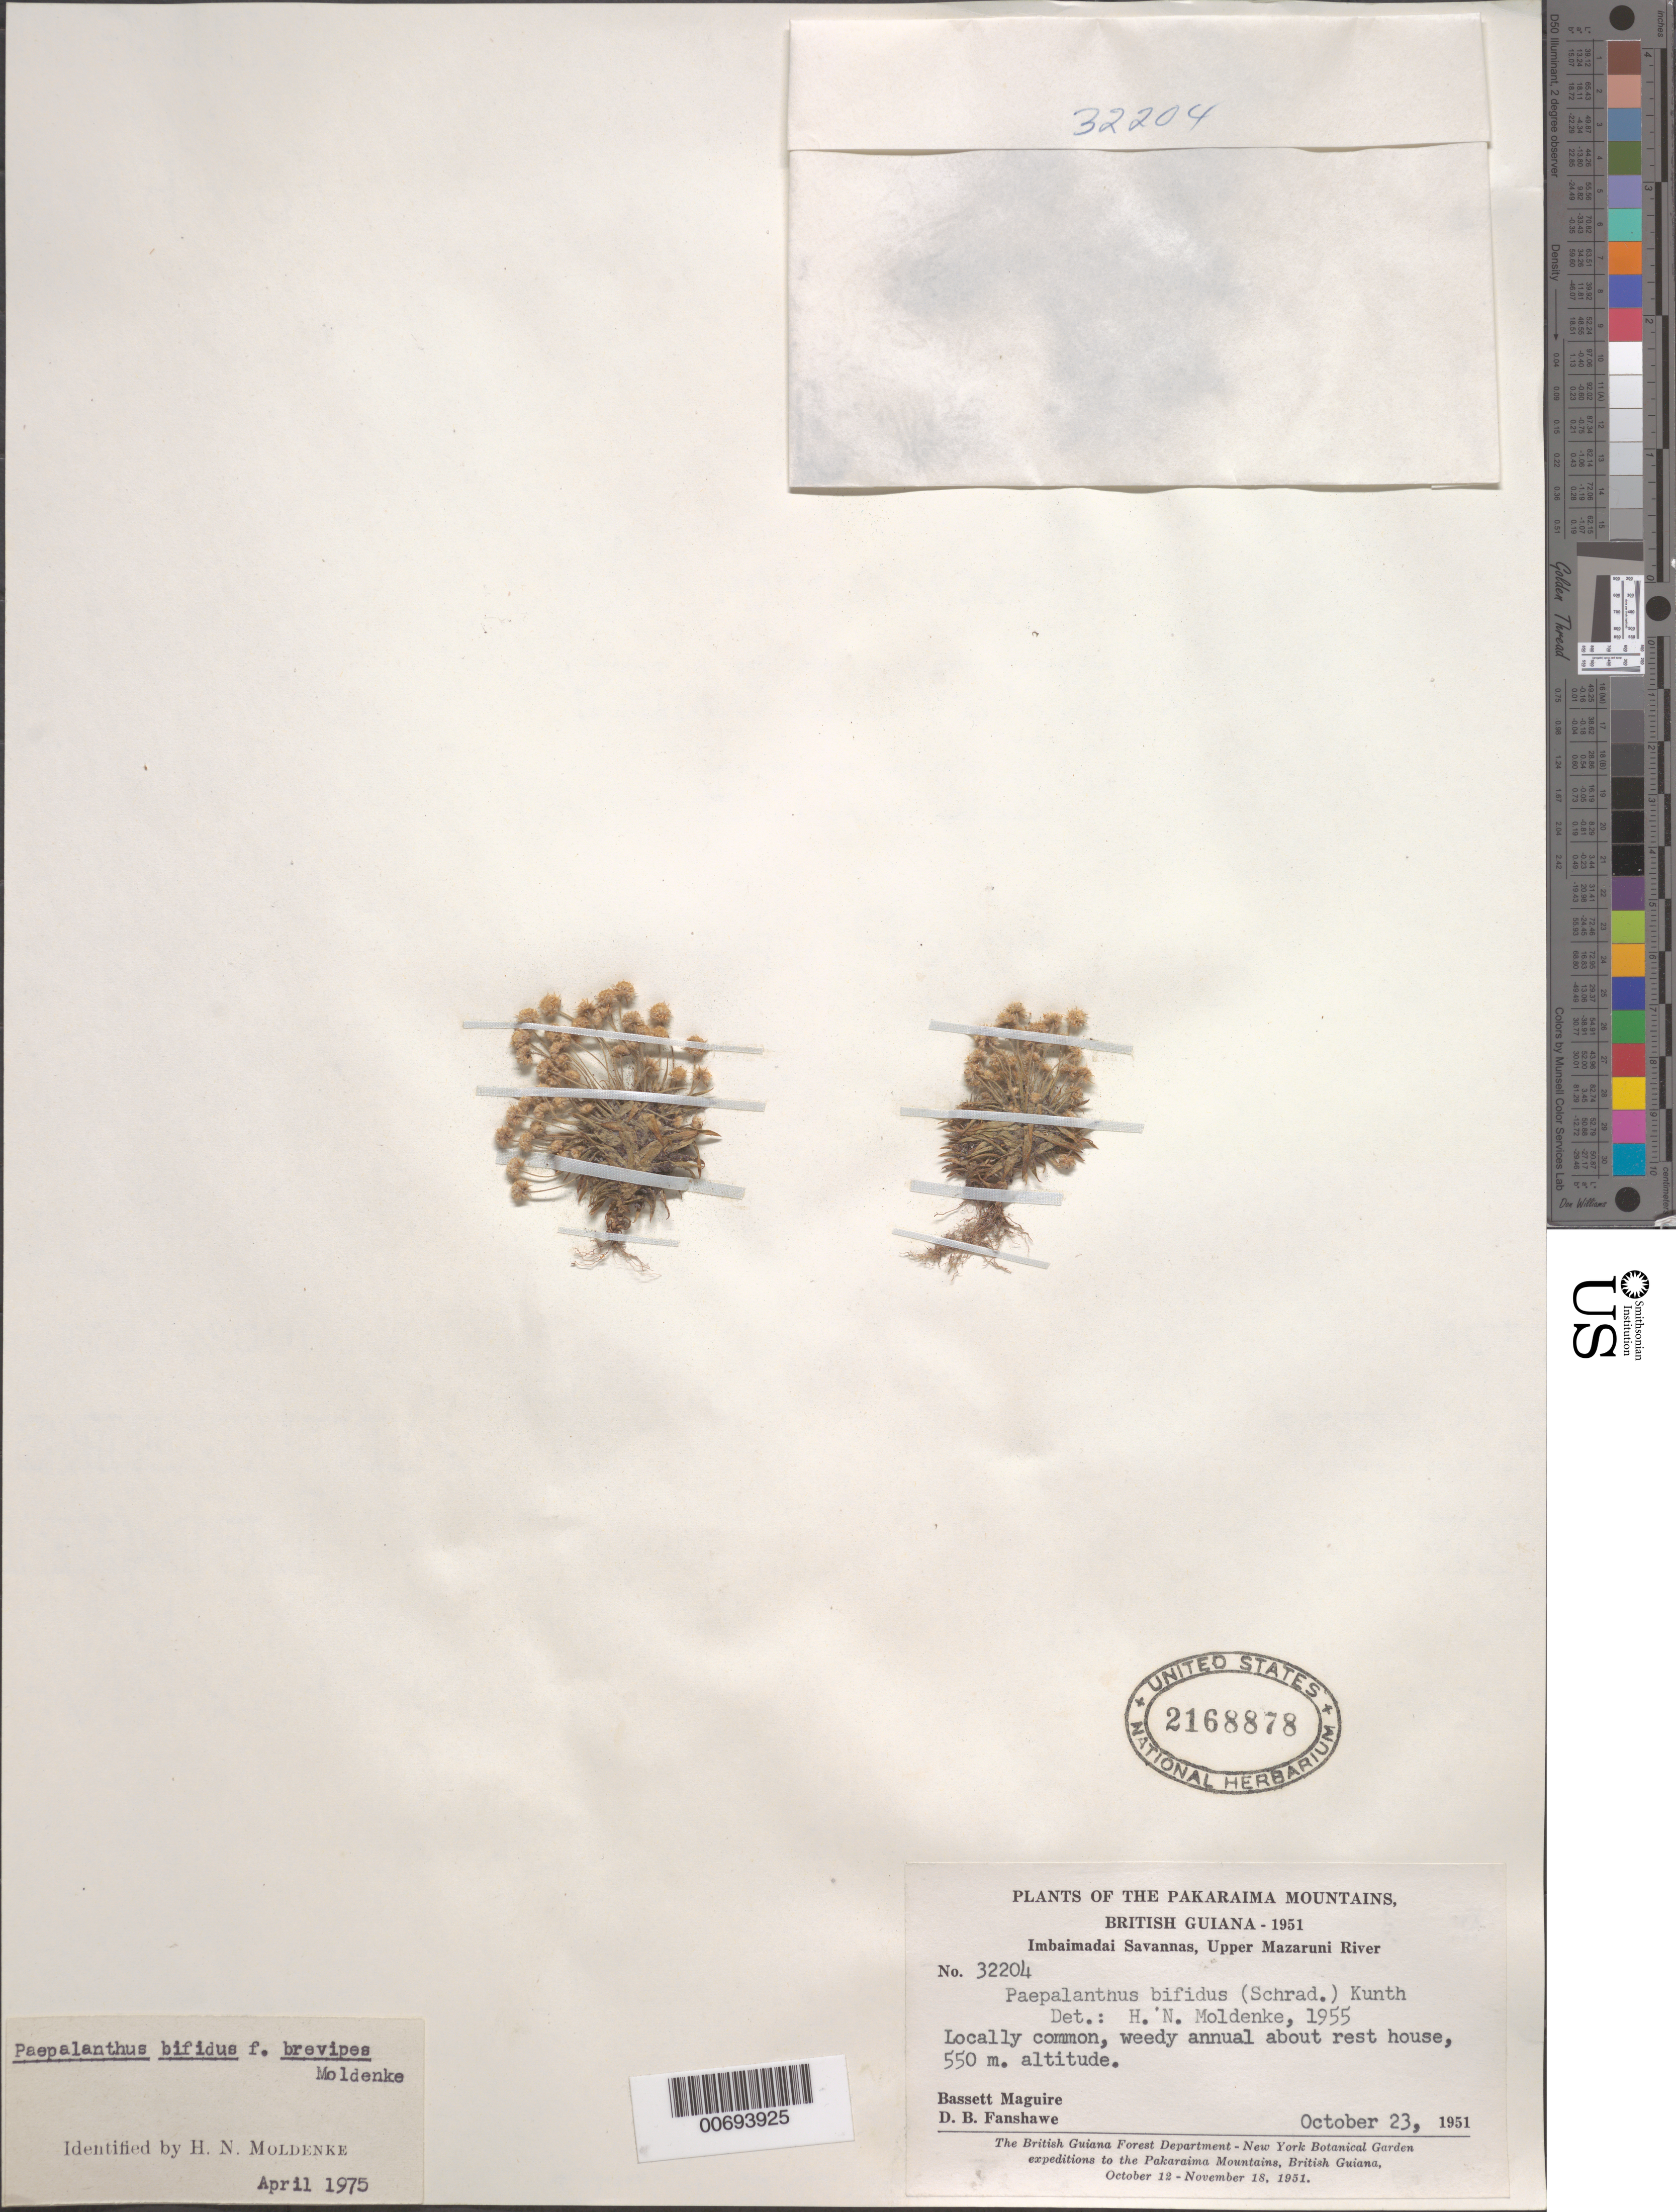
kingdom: Plantae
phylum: Tracheophyta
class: Liliopsida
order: Poales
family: Eriocaulaceae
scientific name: Giuliettia bifida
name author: (Schrad.) Andrino & Sano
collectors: B. Maguire & D. B. Fanshawe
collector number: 32204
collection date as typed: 23-Oct-51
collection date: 1951-10-23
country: Guyana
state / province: Cuyuni-Mazaruni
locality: Imbaimadai Savannas, Pakaraima Mts., Upper Mazaruni River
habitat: About rest house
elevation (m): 550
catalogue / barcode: US 2168878